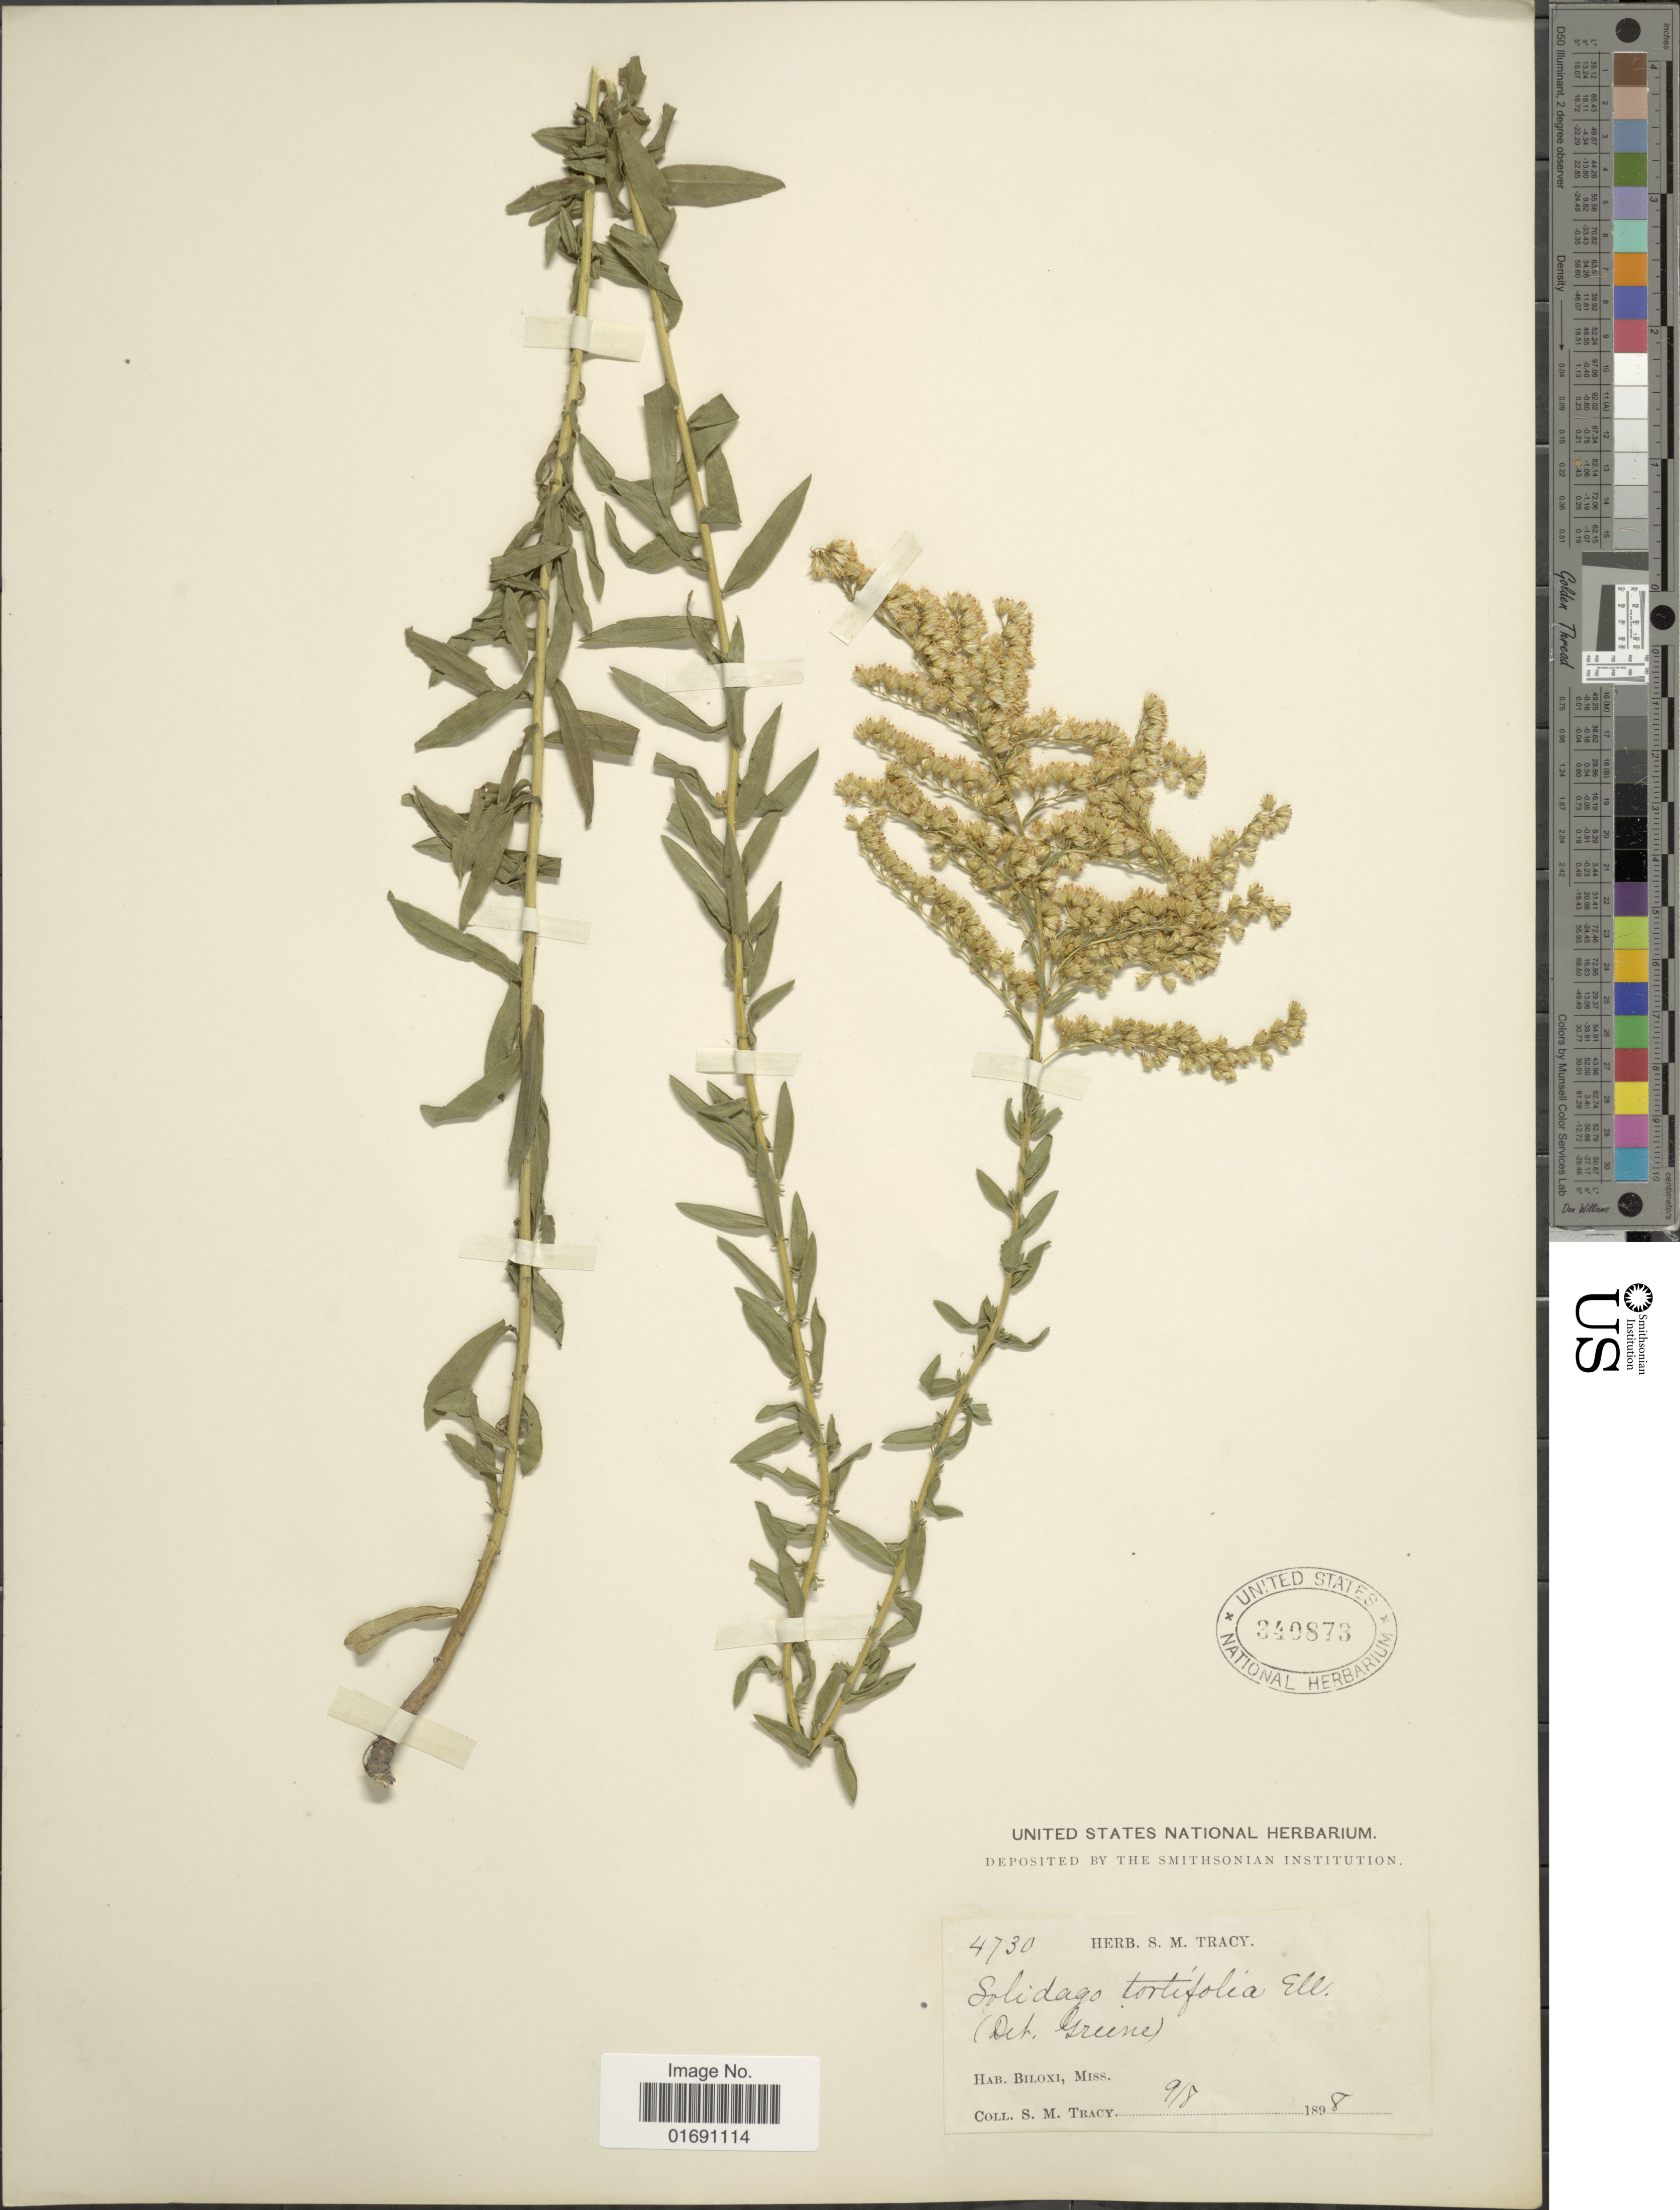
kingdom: Plantae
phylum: Tracheophyta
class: Magnoliopsida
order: Asterales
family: Asteraceae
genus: Solidago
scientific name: Solidago tortifolia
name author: Elliott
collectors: S. M. Tracy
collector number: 4730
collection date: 1898-08-09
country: United States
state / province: Mississippi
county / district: Harrison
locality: Biloxi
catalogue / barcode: US 340873